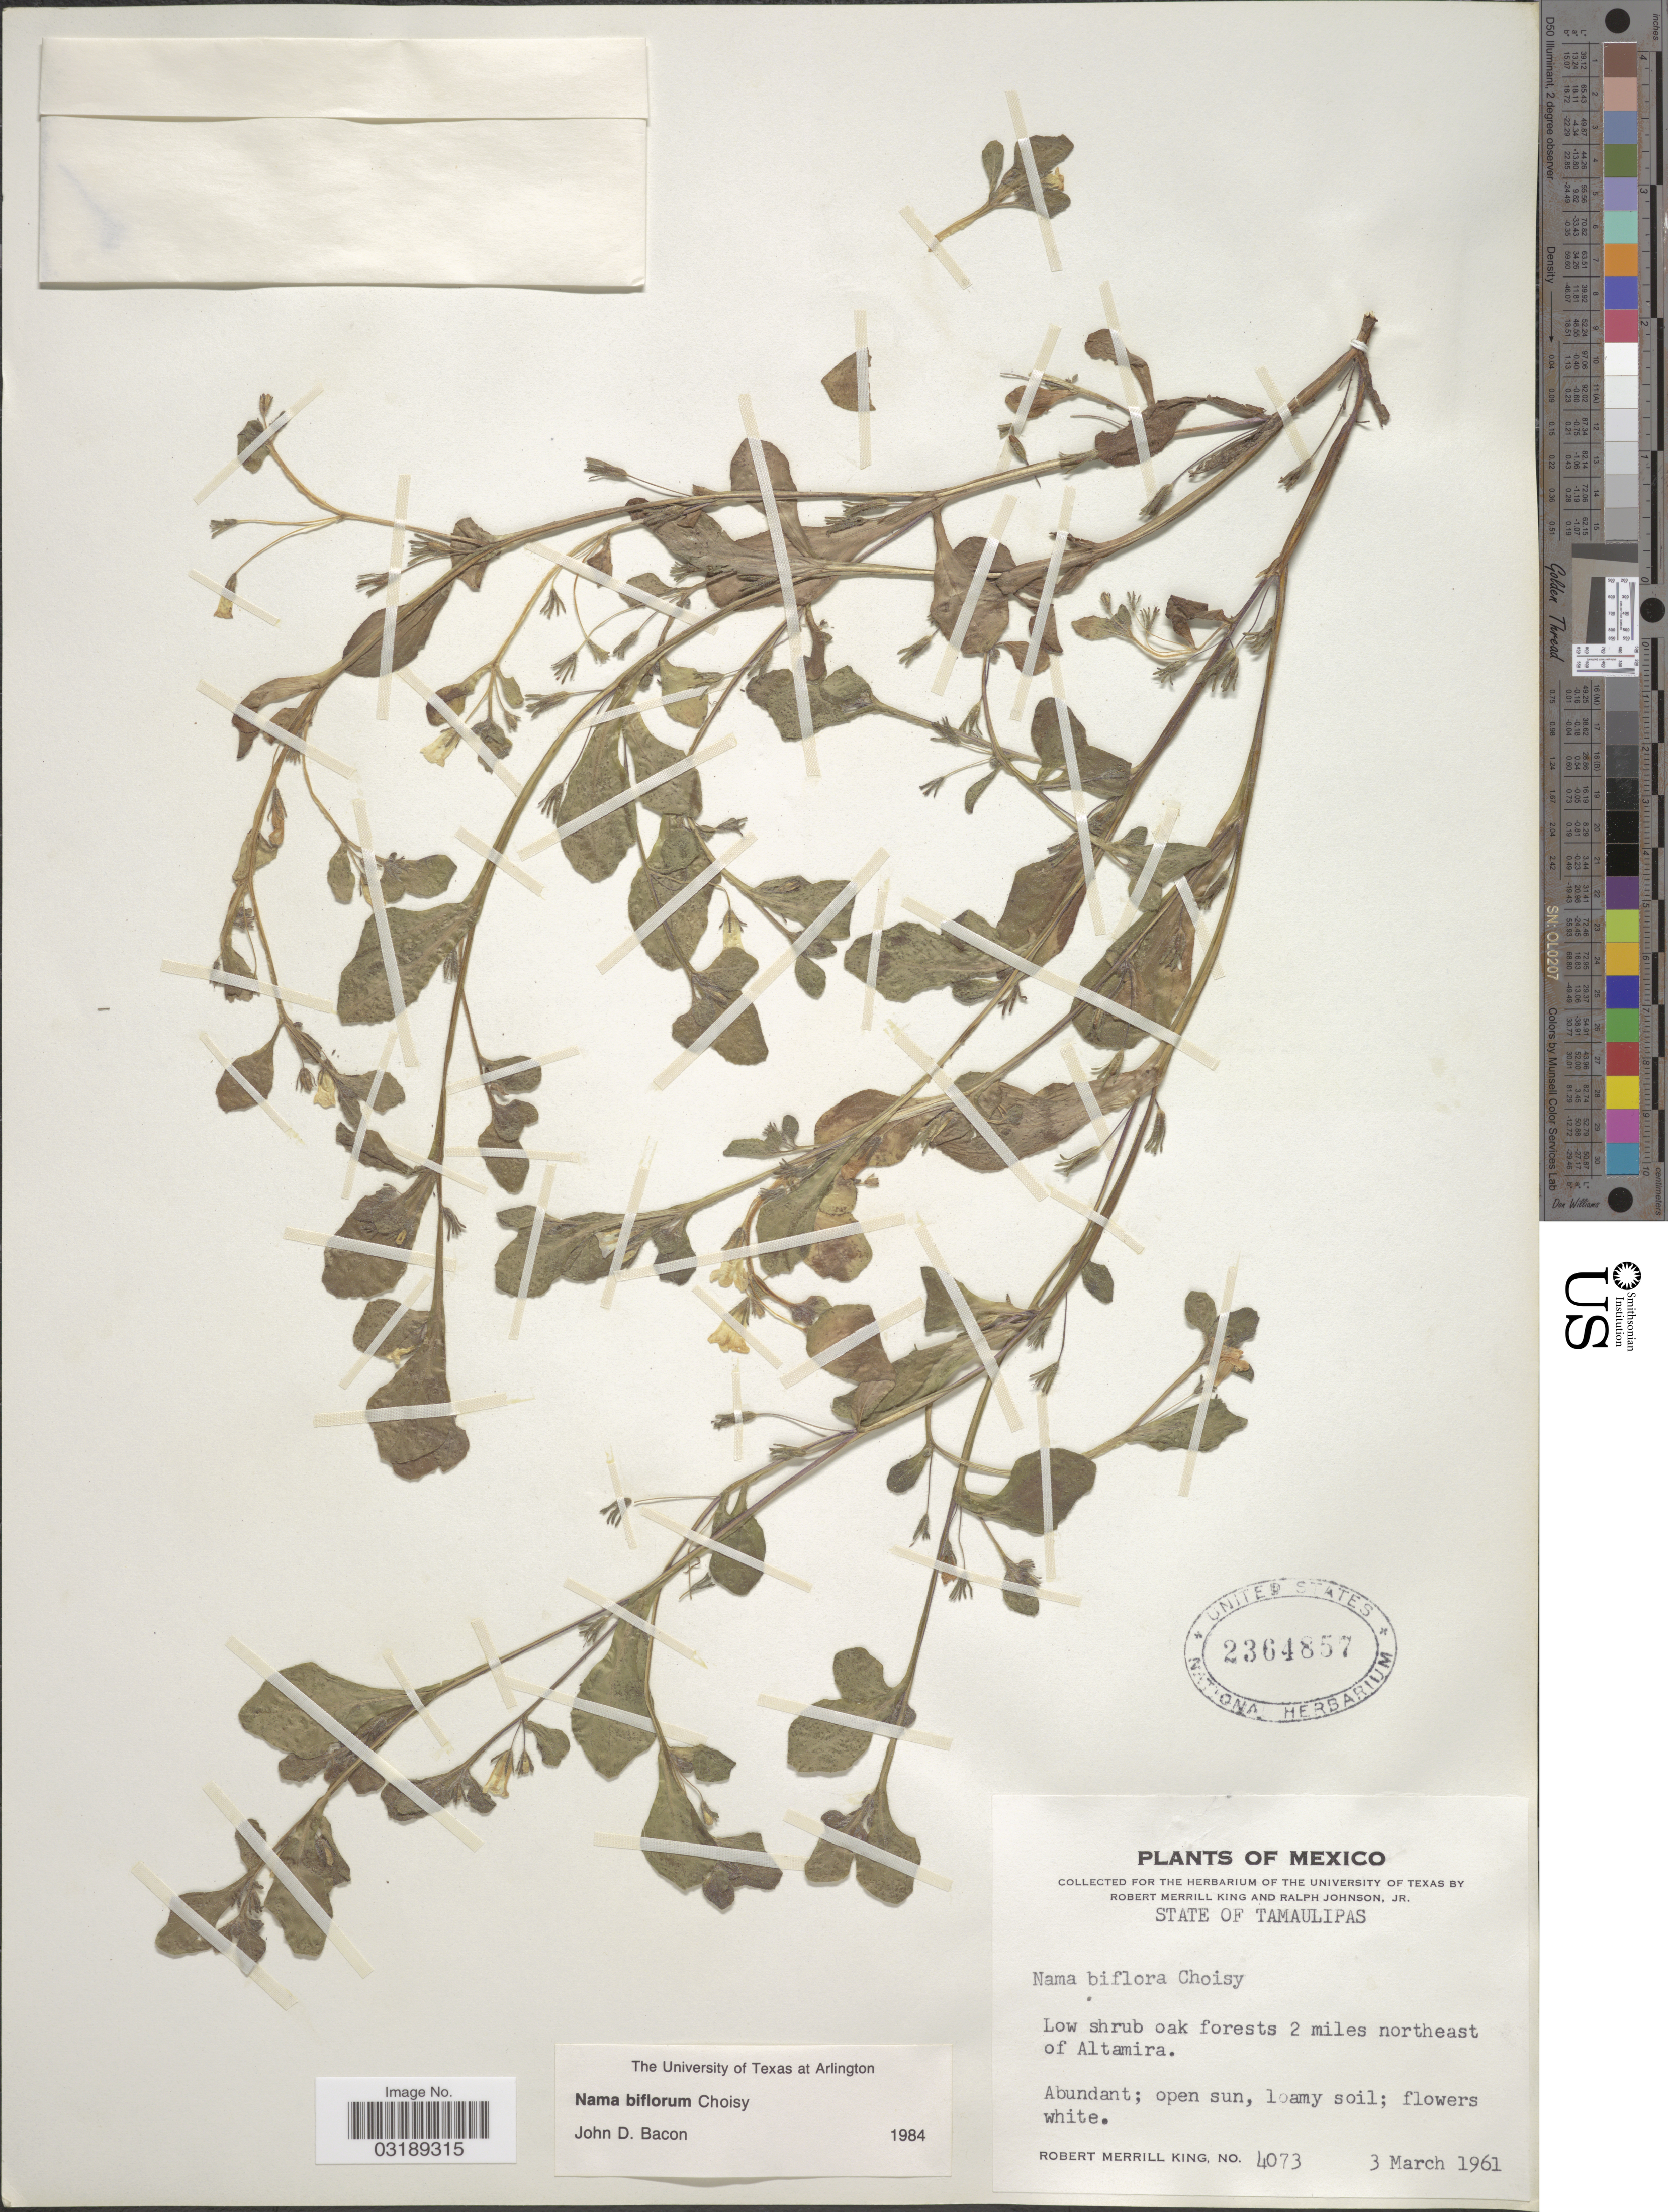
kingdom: Plantae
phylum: Tracheophyta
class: Magnoliopsida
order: Boraginales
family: Namaceae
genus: Nama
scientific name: Nama biflora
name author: Choisy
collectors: R. M. King & R. Johnson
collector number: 4073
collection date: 1961-03-03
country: Mexico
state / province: Tamaulipas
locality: Low shrub oak forests 2 miles northeast of Altamira.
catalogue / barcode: US 2364857